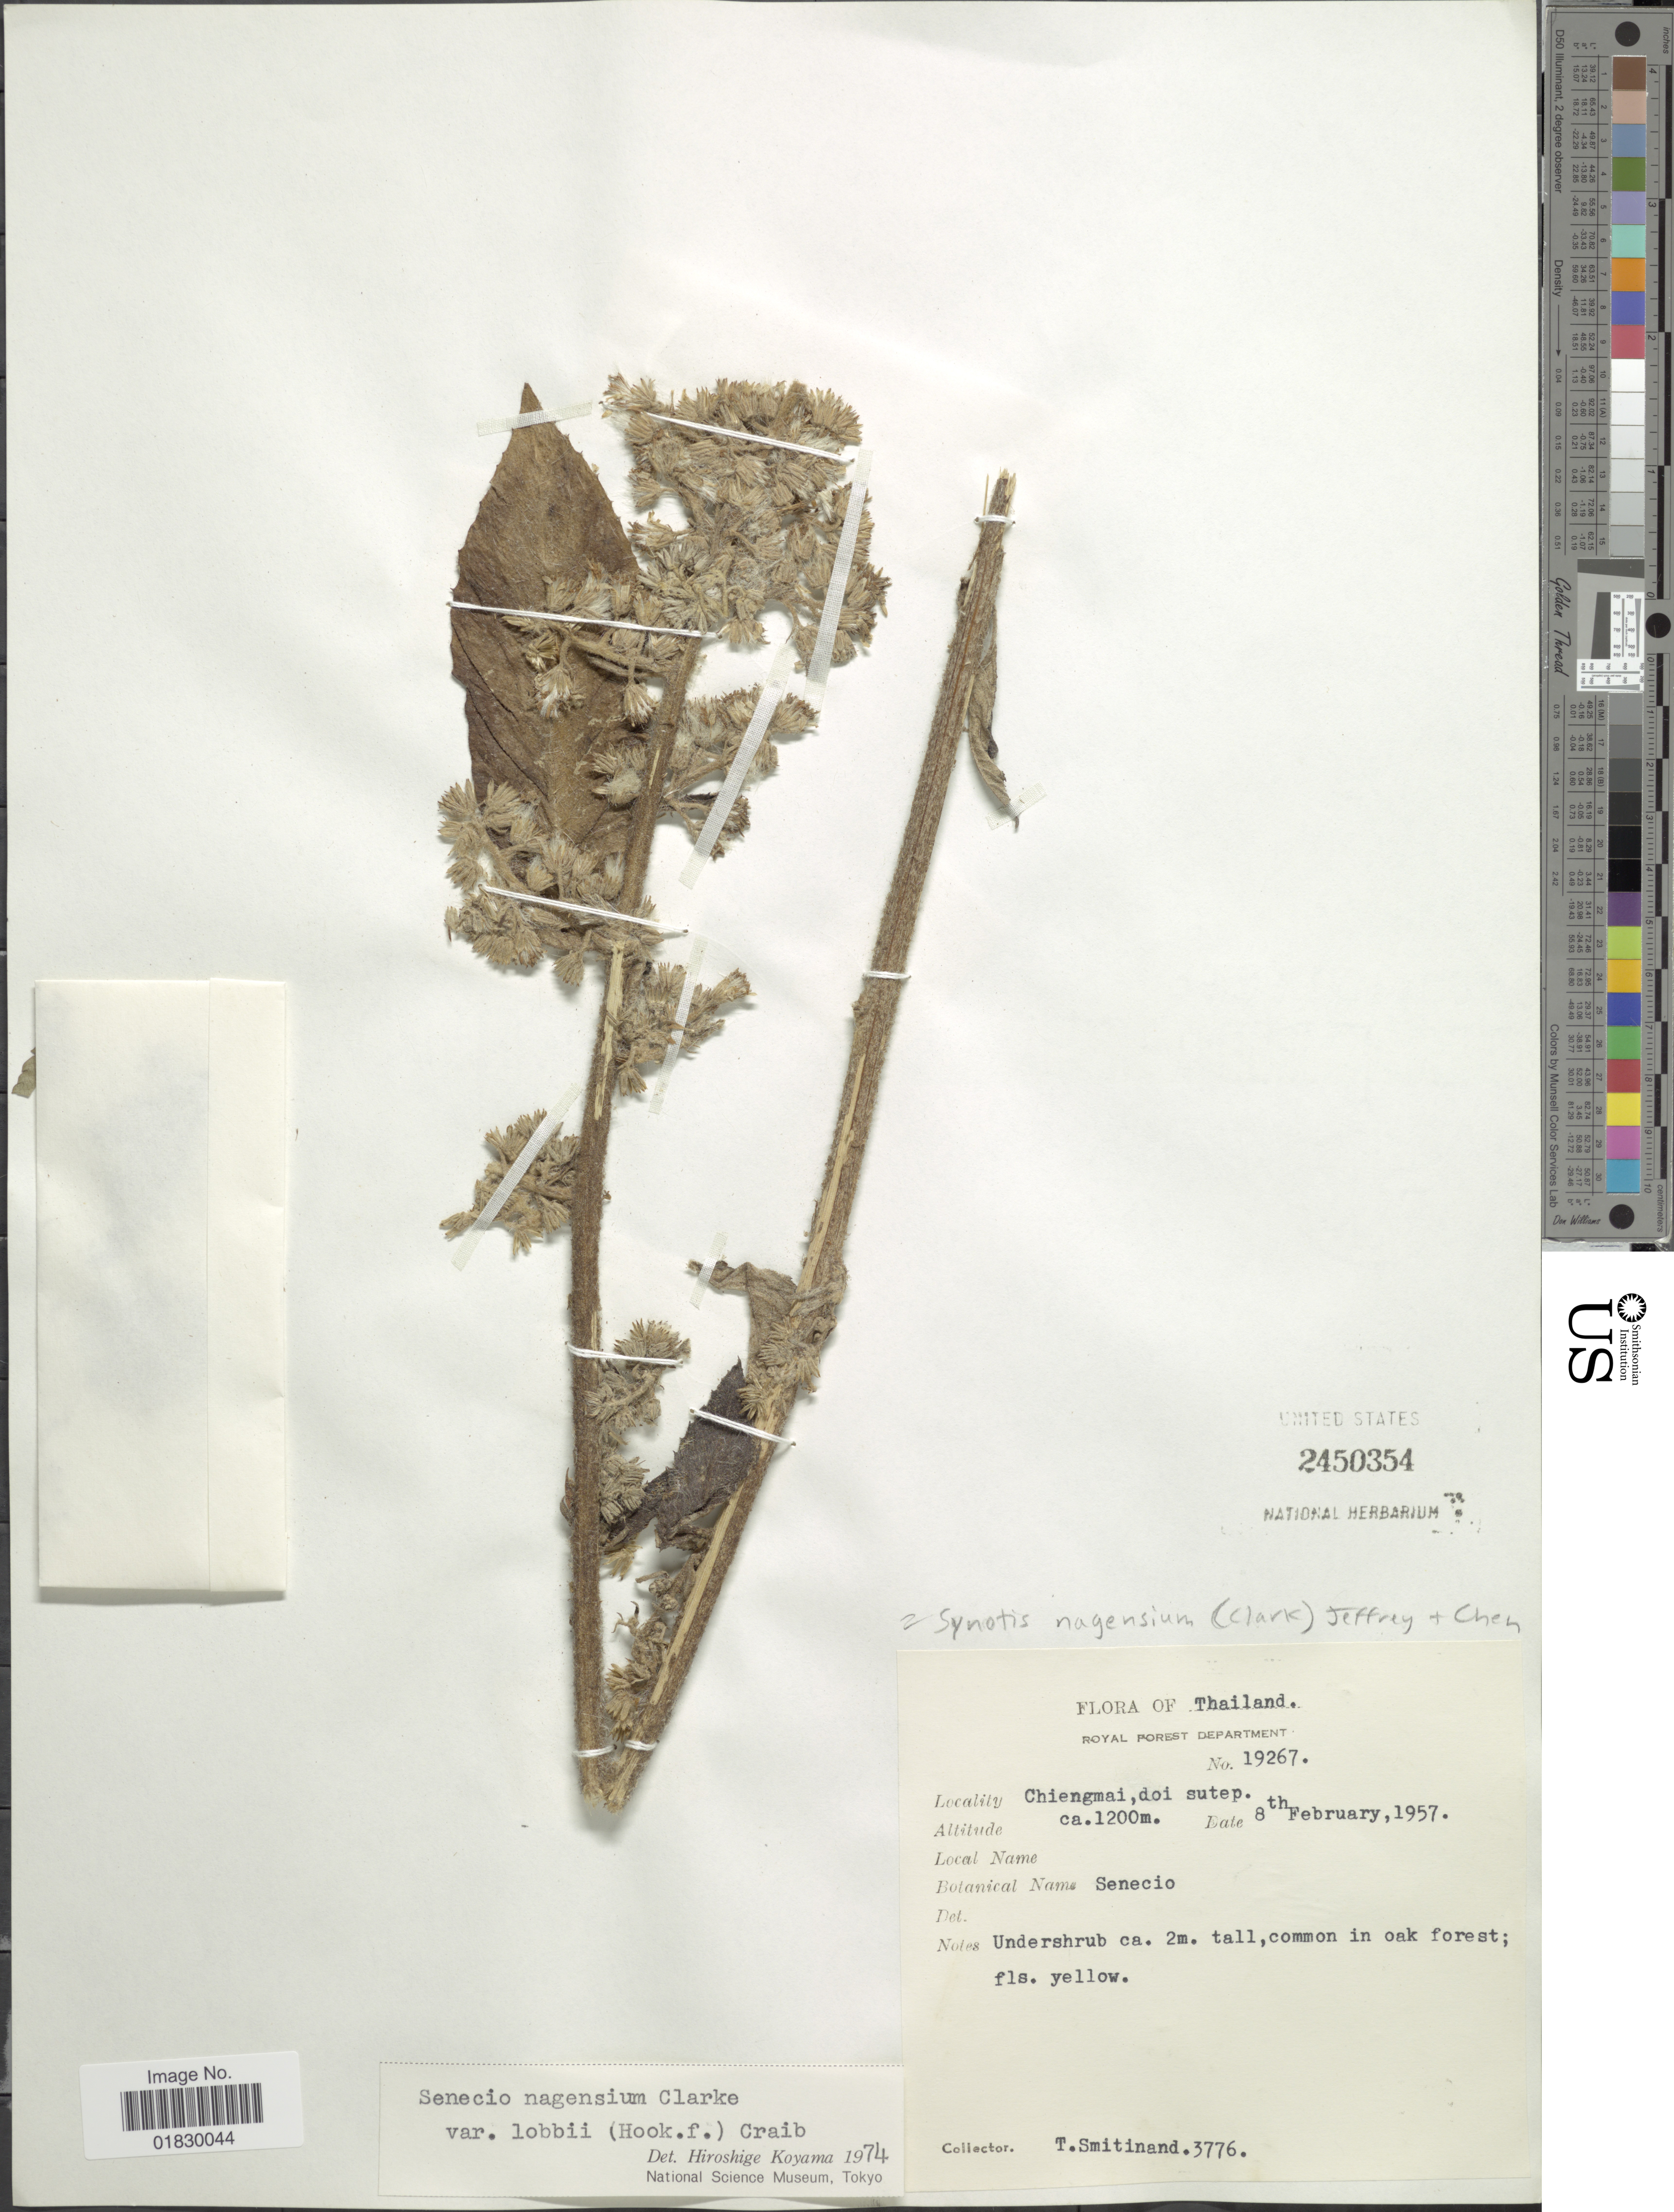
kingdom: Plantae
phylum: Tracheophyta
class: Magnoliopsida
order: Asterales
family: Asteraceae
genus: Synotis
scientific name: Synotis nagensium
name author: (C.B. Clarke) C. Jeffrey & Y.L. Chen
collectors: T. Smitinand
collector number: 3776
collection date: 1957-02-08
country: Thailand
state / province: Chiang Mai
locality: Chiengmai, doi sutep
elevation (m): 1200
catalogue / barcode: US 2450354